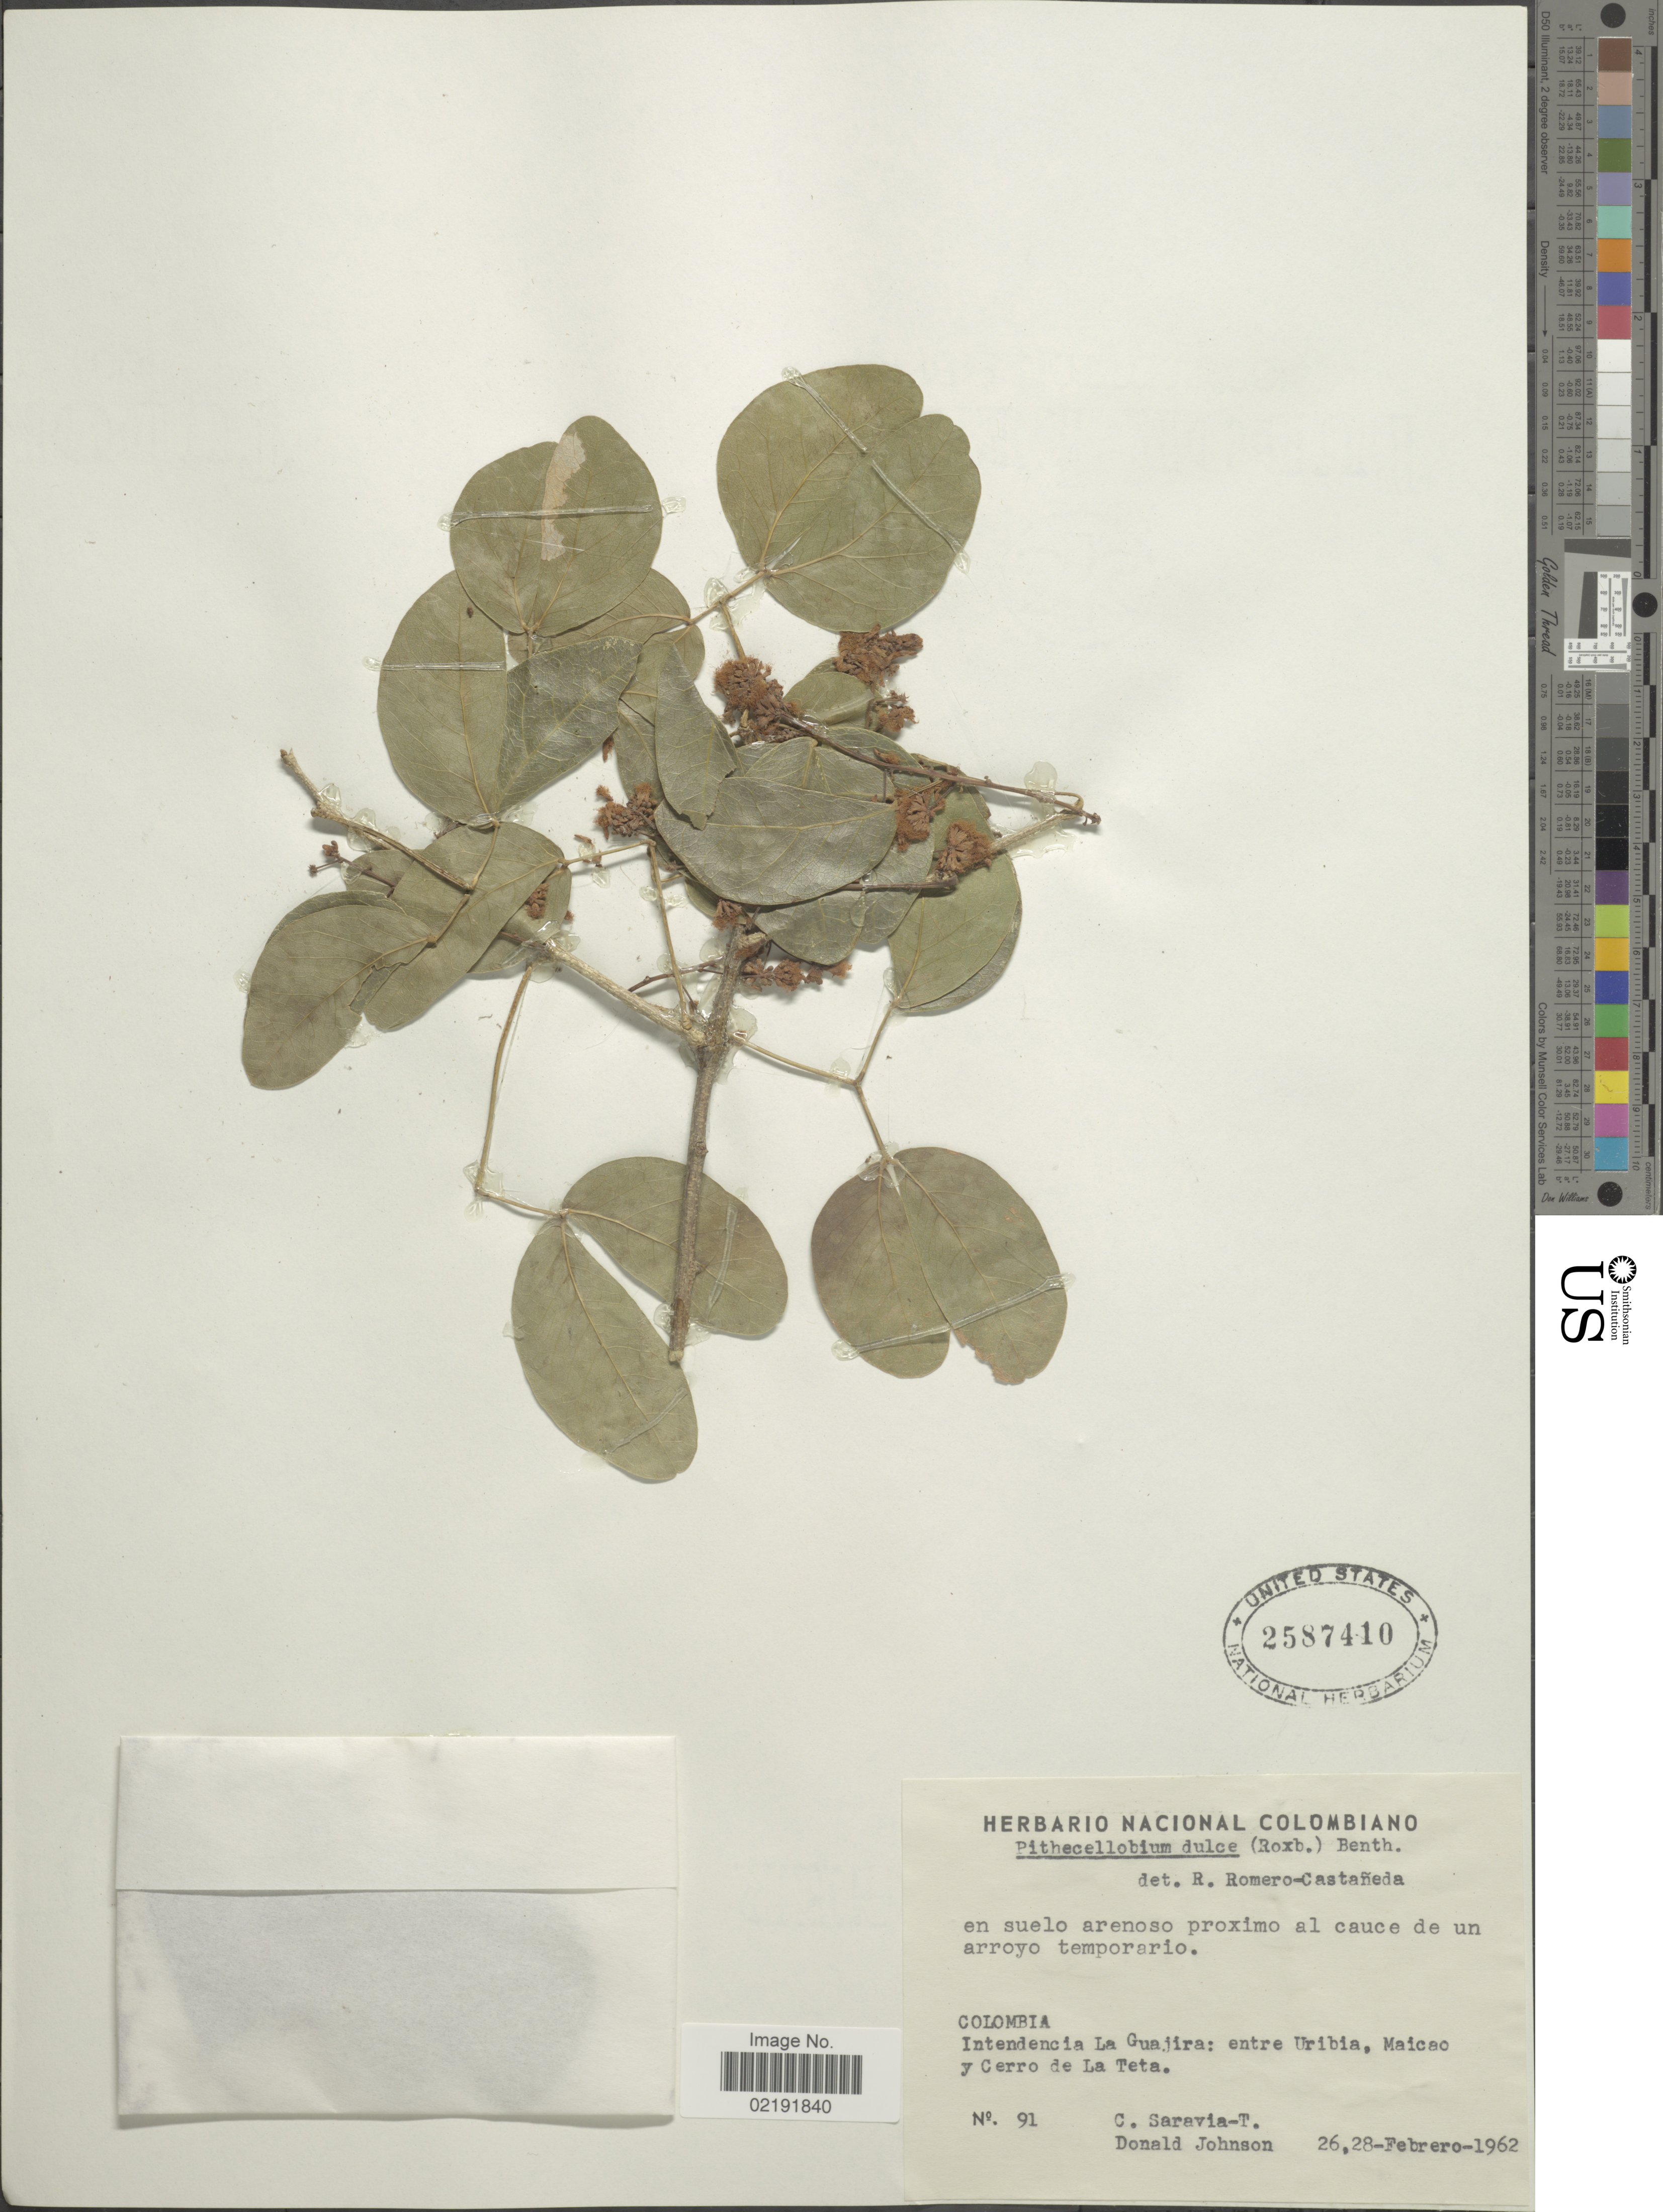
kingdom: Plantae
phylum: Tracheophyta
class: Magnoliopsida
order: Fabales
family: Fabaceae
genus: Pithecellobium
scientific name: Pithecellobium dulce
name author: (Roxb.) Benth.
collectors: C. Saravia T. & D. Johnson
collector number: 91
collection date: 1962-02-26/1962-02-28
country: Colombia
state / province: La Guajira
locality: Colombia. Intendencia La Guajira: entre Uribia, Maicao y Cerro de La Teta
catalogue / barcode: US 2587410